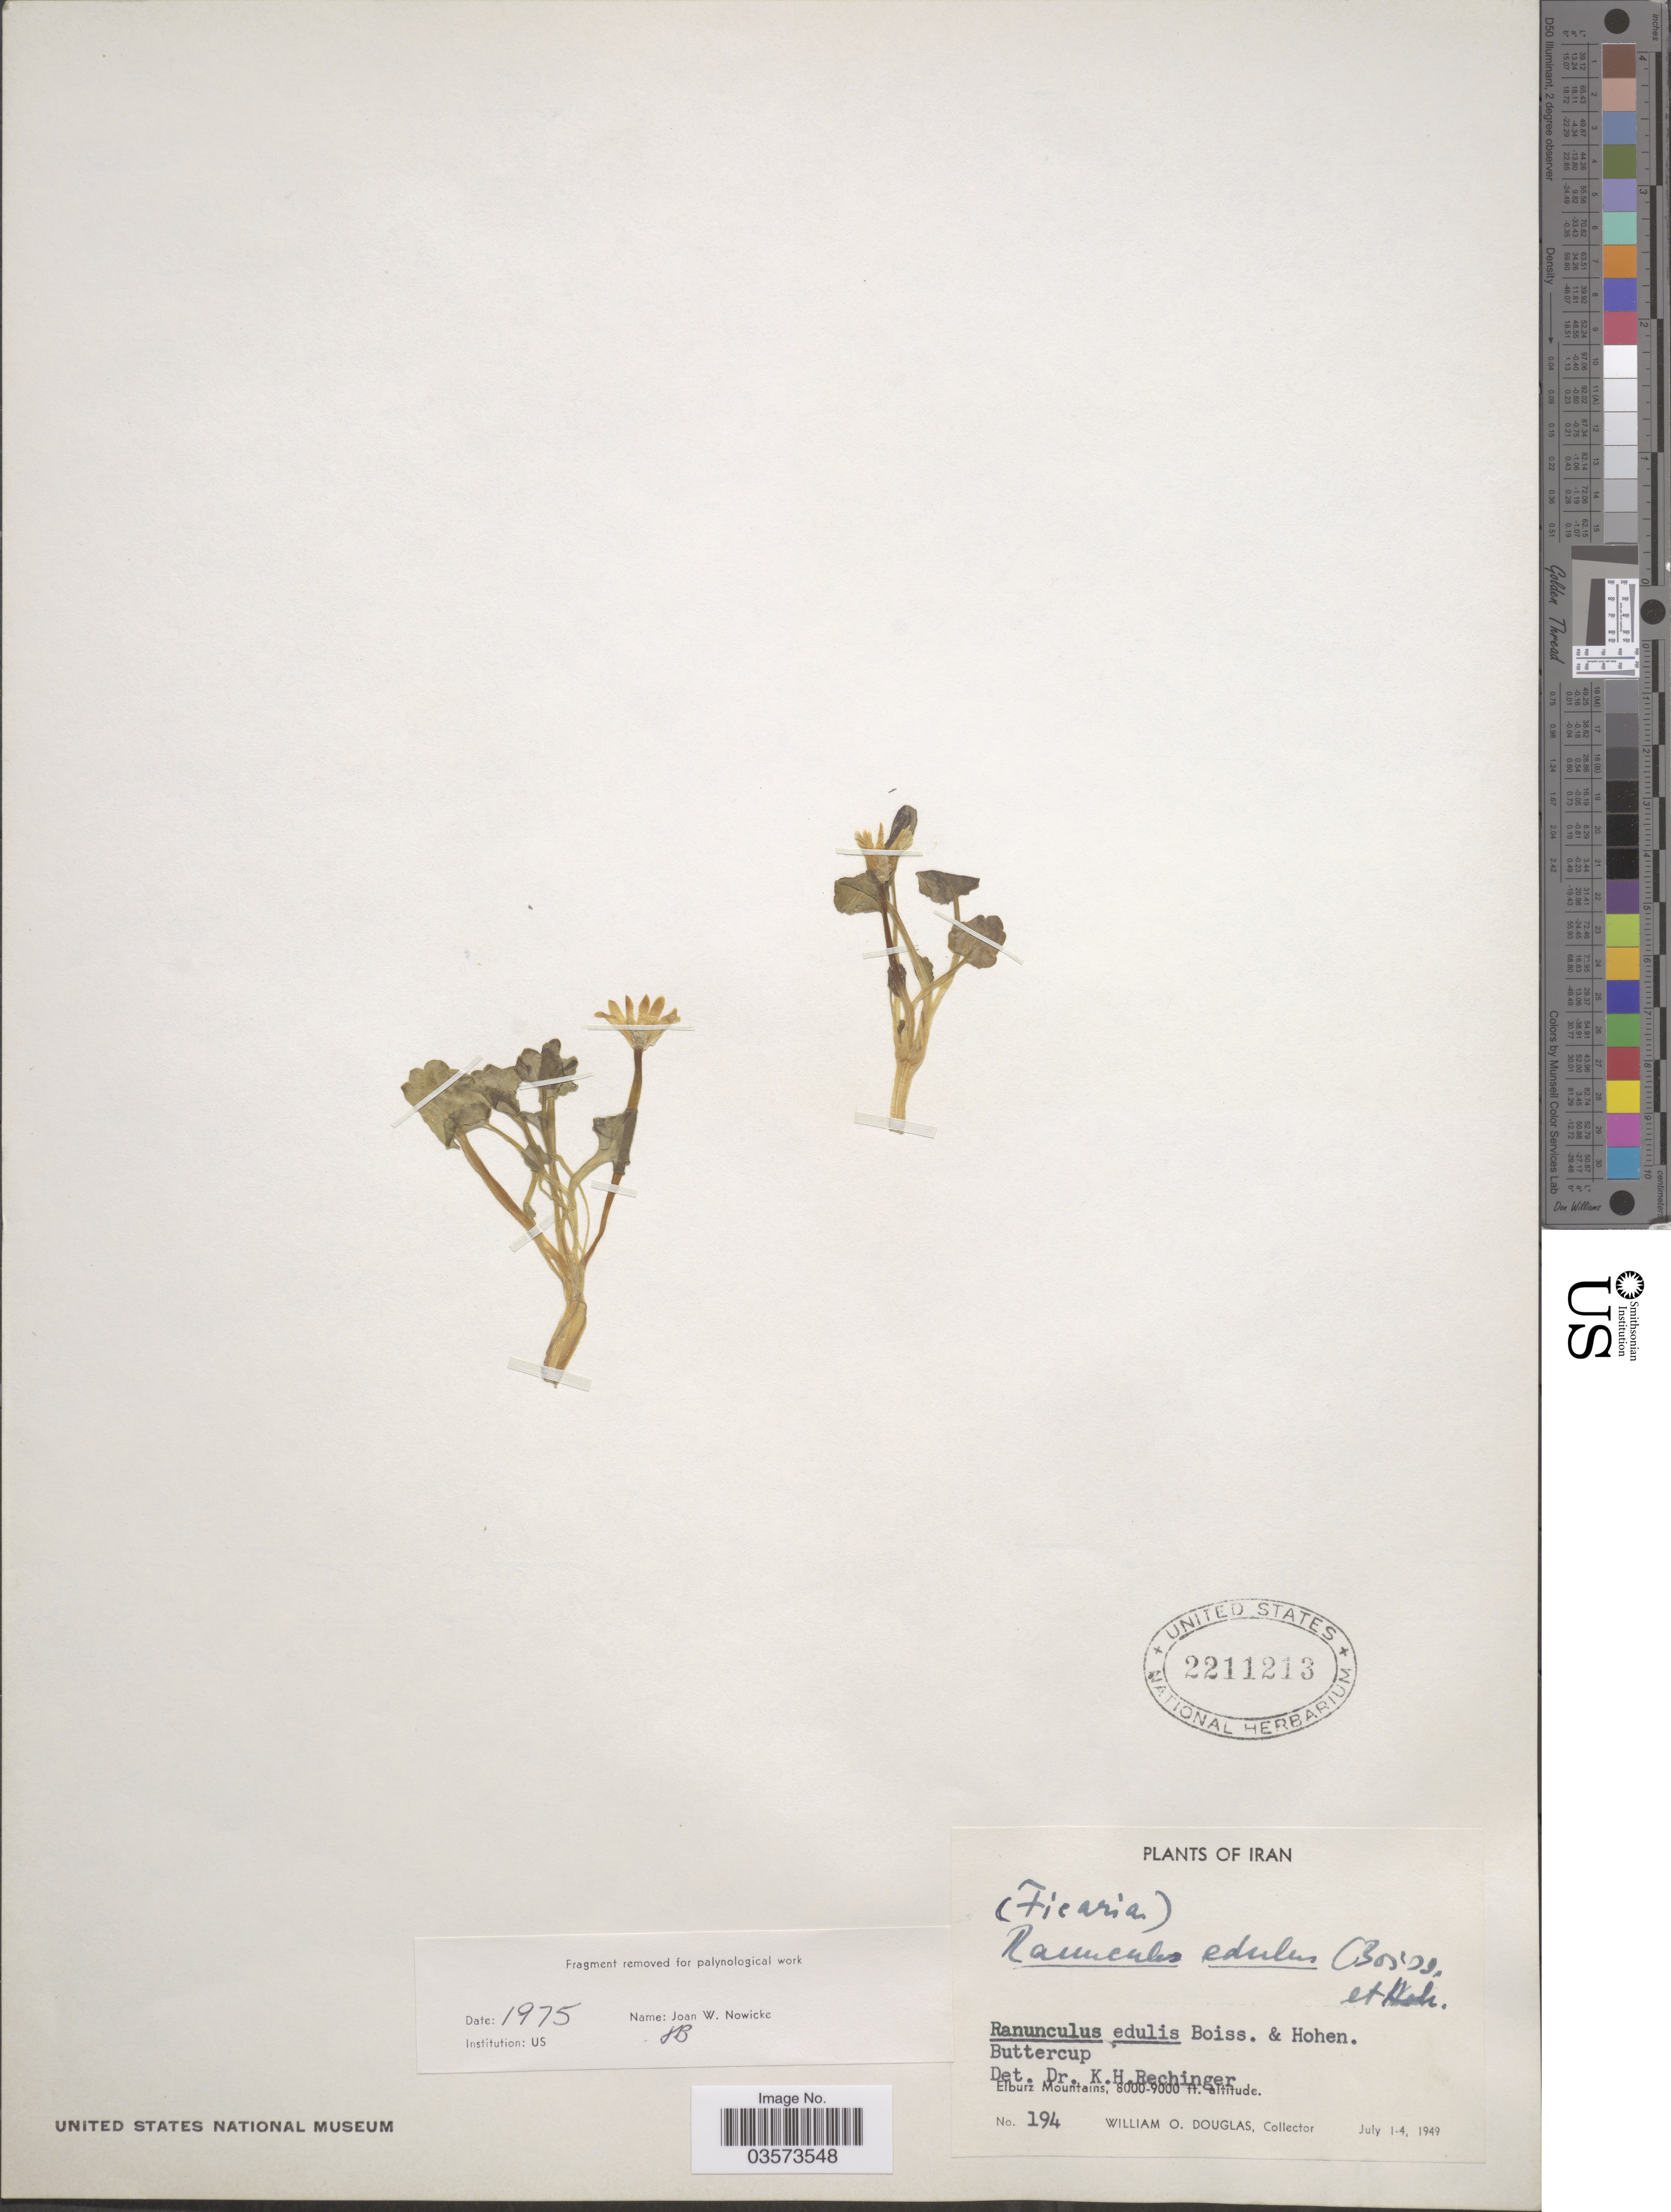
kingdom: Plantae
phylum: Tracheophyta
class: Magnoliopsida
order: Ranunculales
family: Ranunculaceae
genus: Ficaria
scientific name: Ficaria edulis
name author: Grossh.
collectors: W. Douglas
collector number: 194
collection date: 1949-07-01/1949-07-04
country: Iran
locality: Elburz Mountains.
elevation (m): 2438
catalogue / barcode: US 2211213